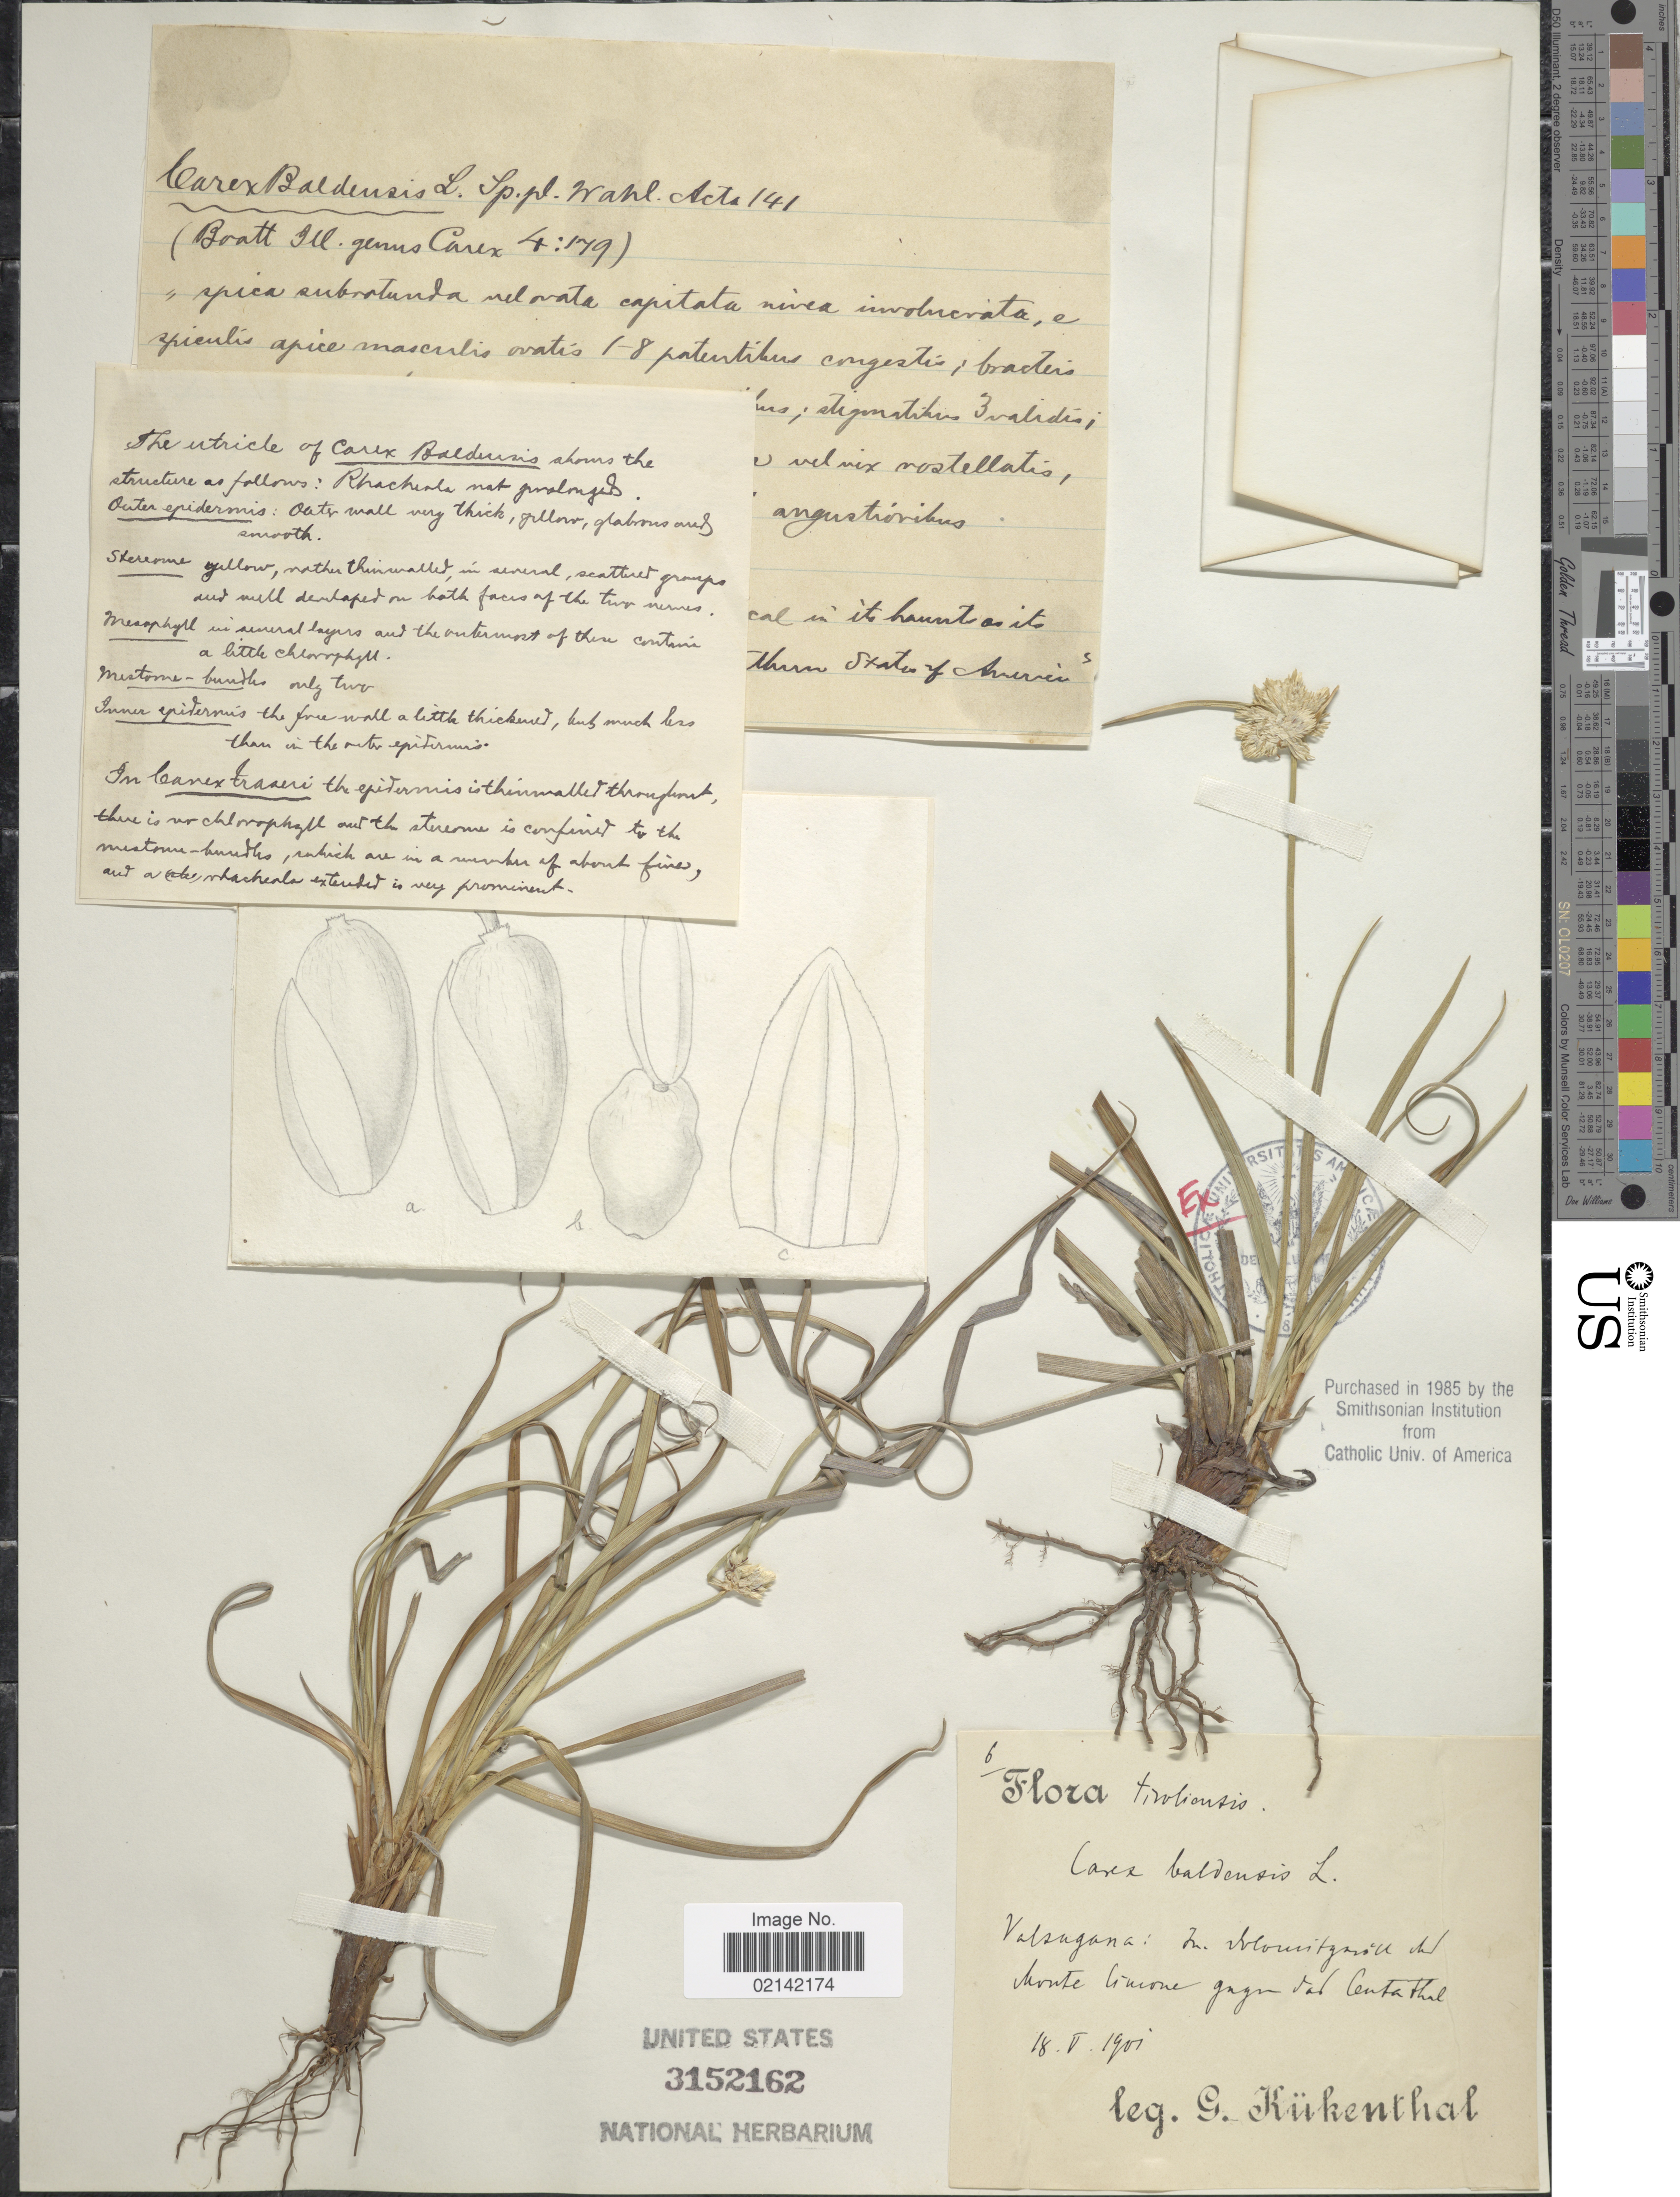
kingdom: Plantae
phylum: Tracheophyta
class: Liliopsida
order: Poales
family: Cyperaceae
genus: Carex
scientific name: Carex baldensis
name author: L.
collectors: G. Kükenthal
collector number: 6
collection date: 1901-05-18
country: Austria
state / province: Tirol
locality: Tiroliensis, Valsagana: In Doloisgouist ml Monte linione gragn dal Centathal [interpreted]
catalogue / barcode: US 3152162